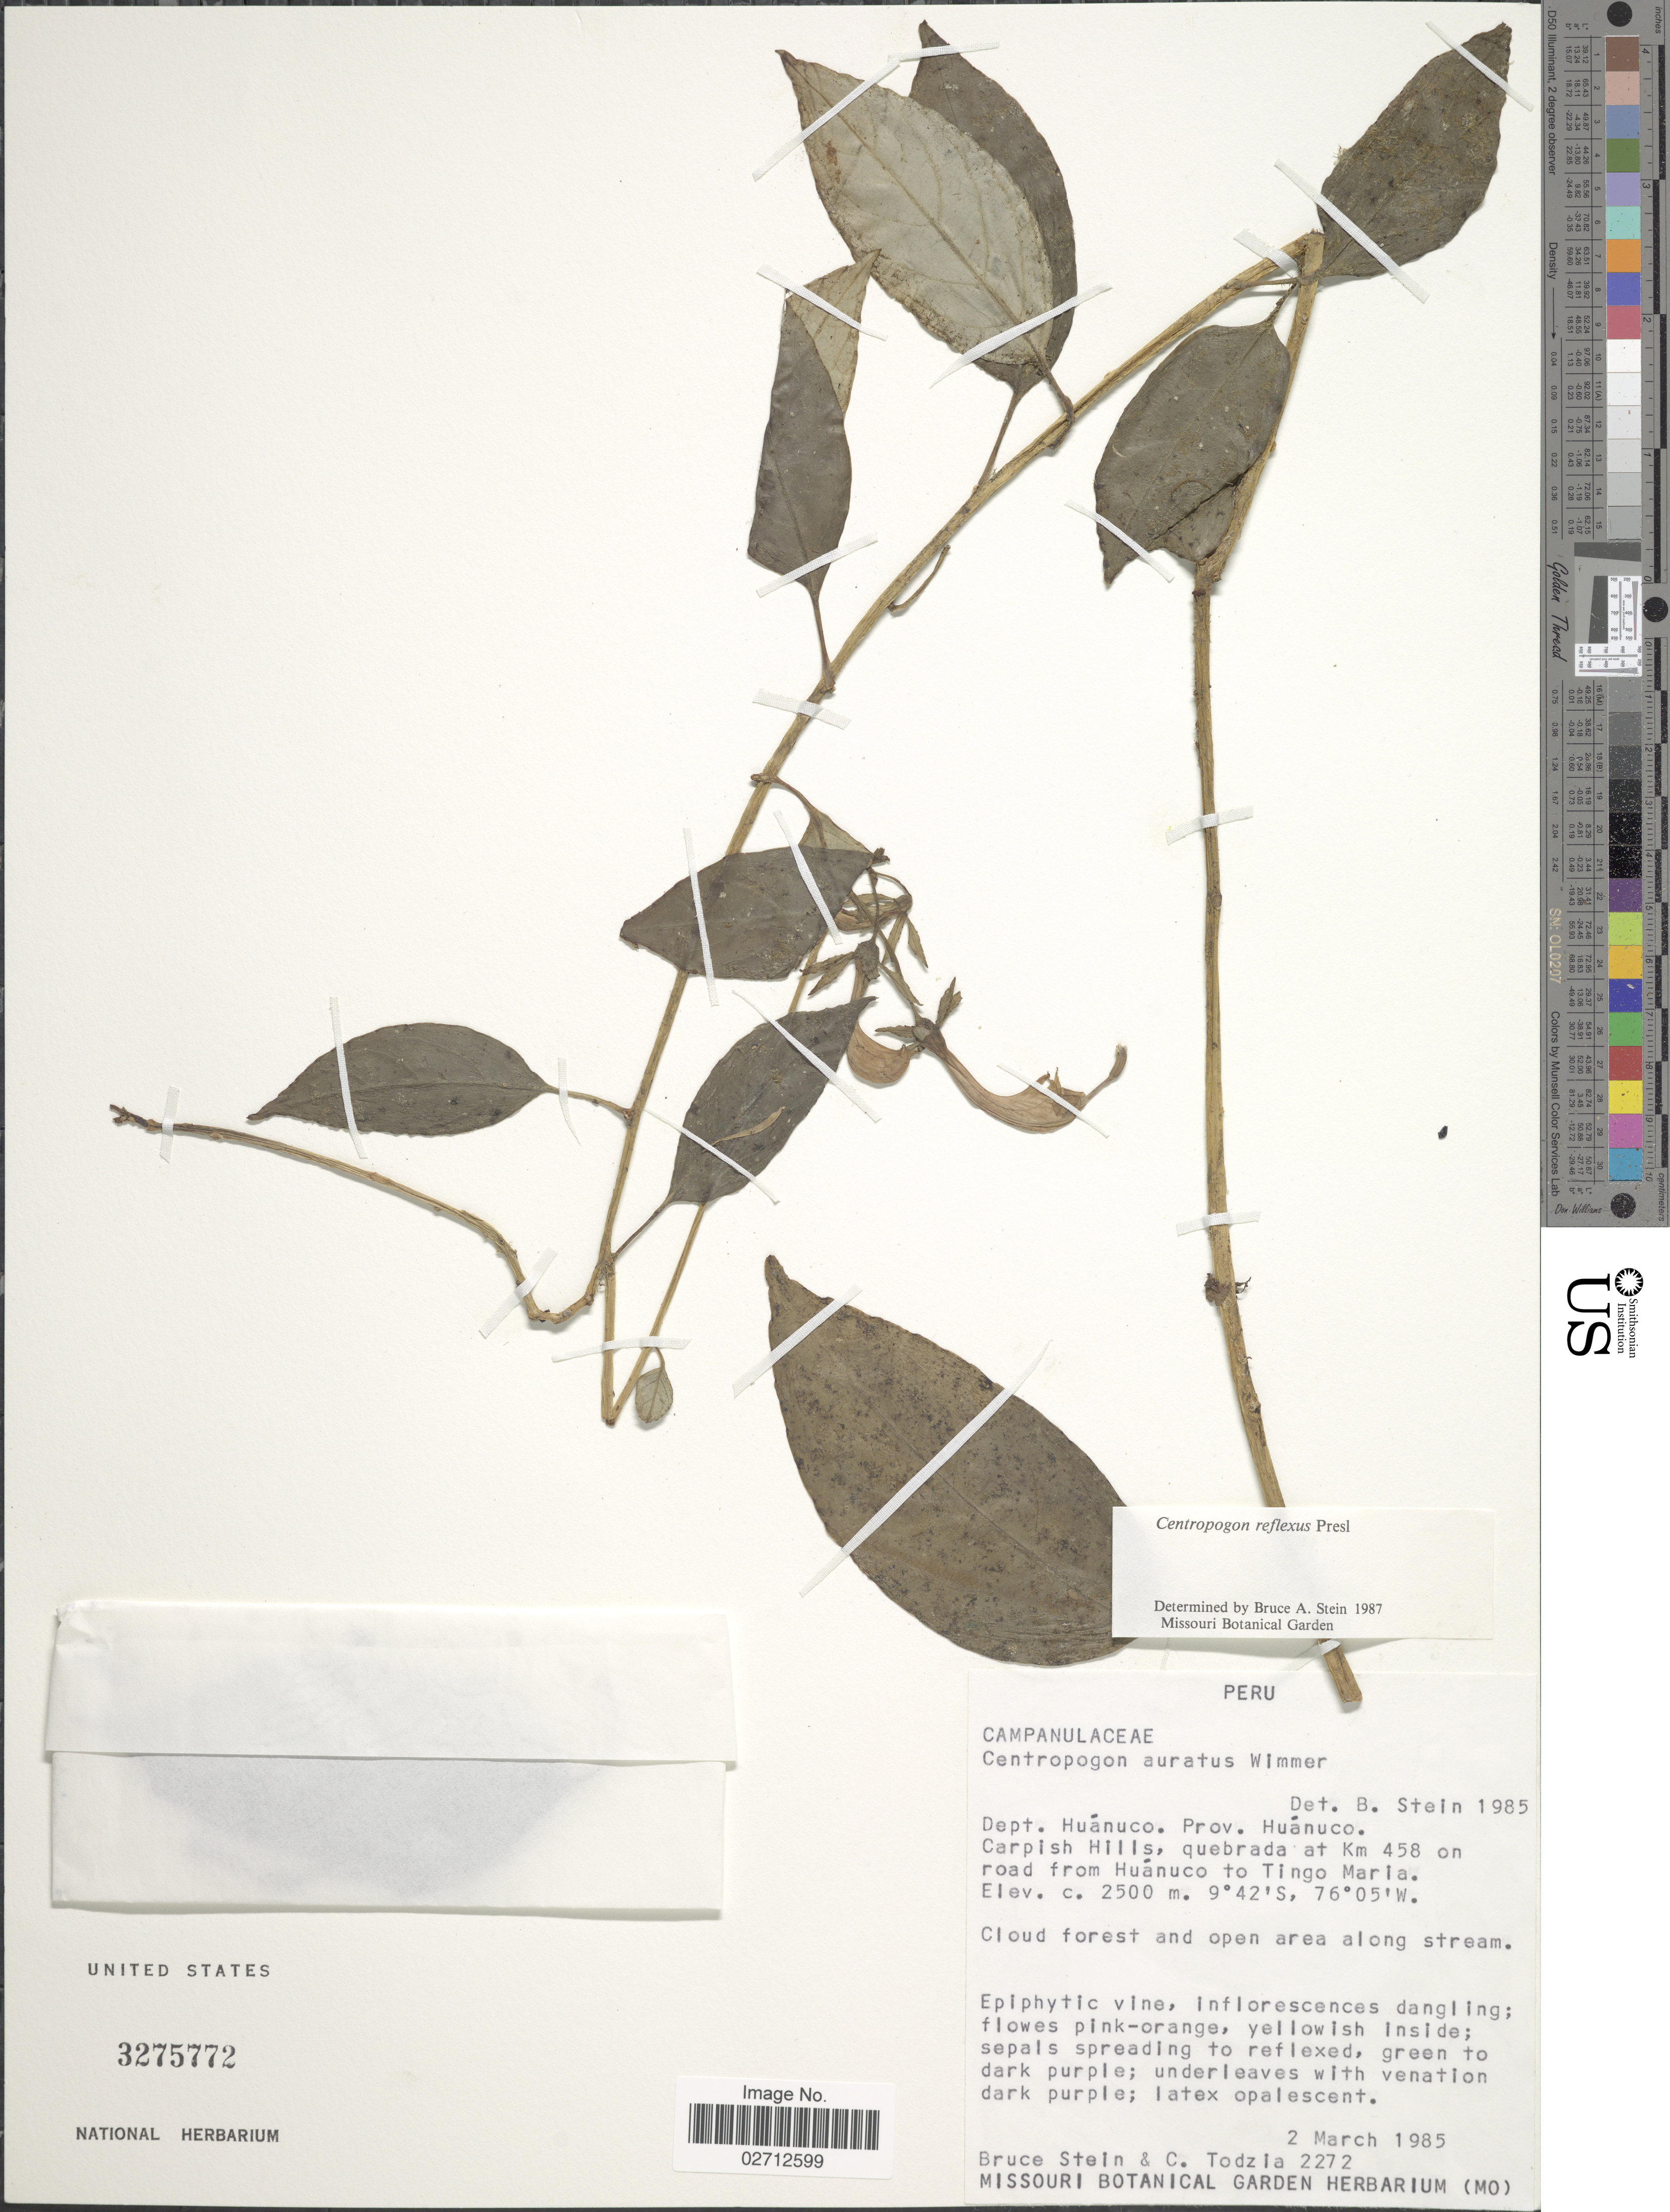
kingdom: Plantae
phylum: Tracheophyta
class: Magnoliopsida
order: Asterales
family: Campanulaceae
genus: Centropogon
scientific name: Centropogon reflexus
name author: C. Presl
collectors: B. A. Stein & C. A. Todzia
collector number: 2272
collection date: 1985-03-02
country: Peru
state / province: Huánuco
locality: Dept. Huánuco: Carpish Hills, quebrada at Km 458 on road from Huánuco to Tingo Maria, Cloud forest and open area along stream.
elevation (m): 2500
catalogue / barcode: US 3275772